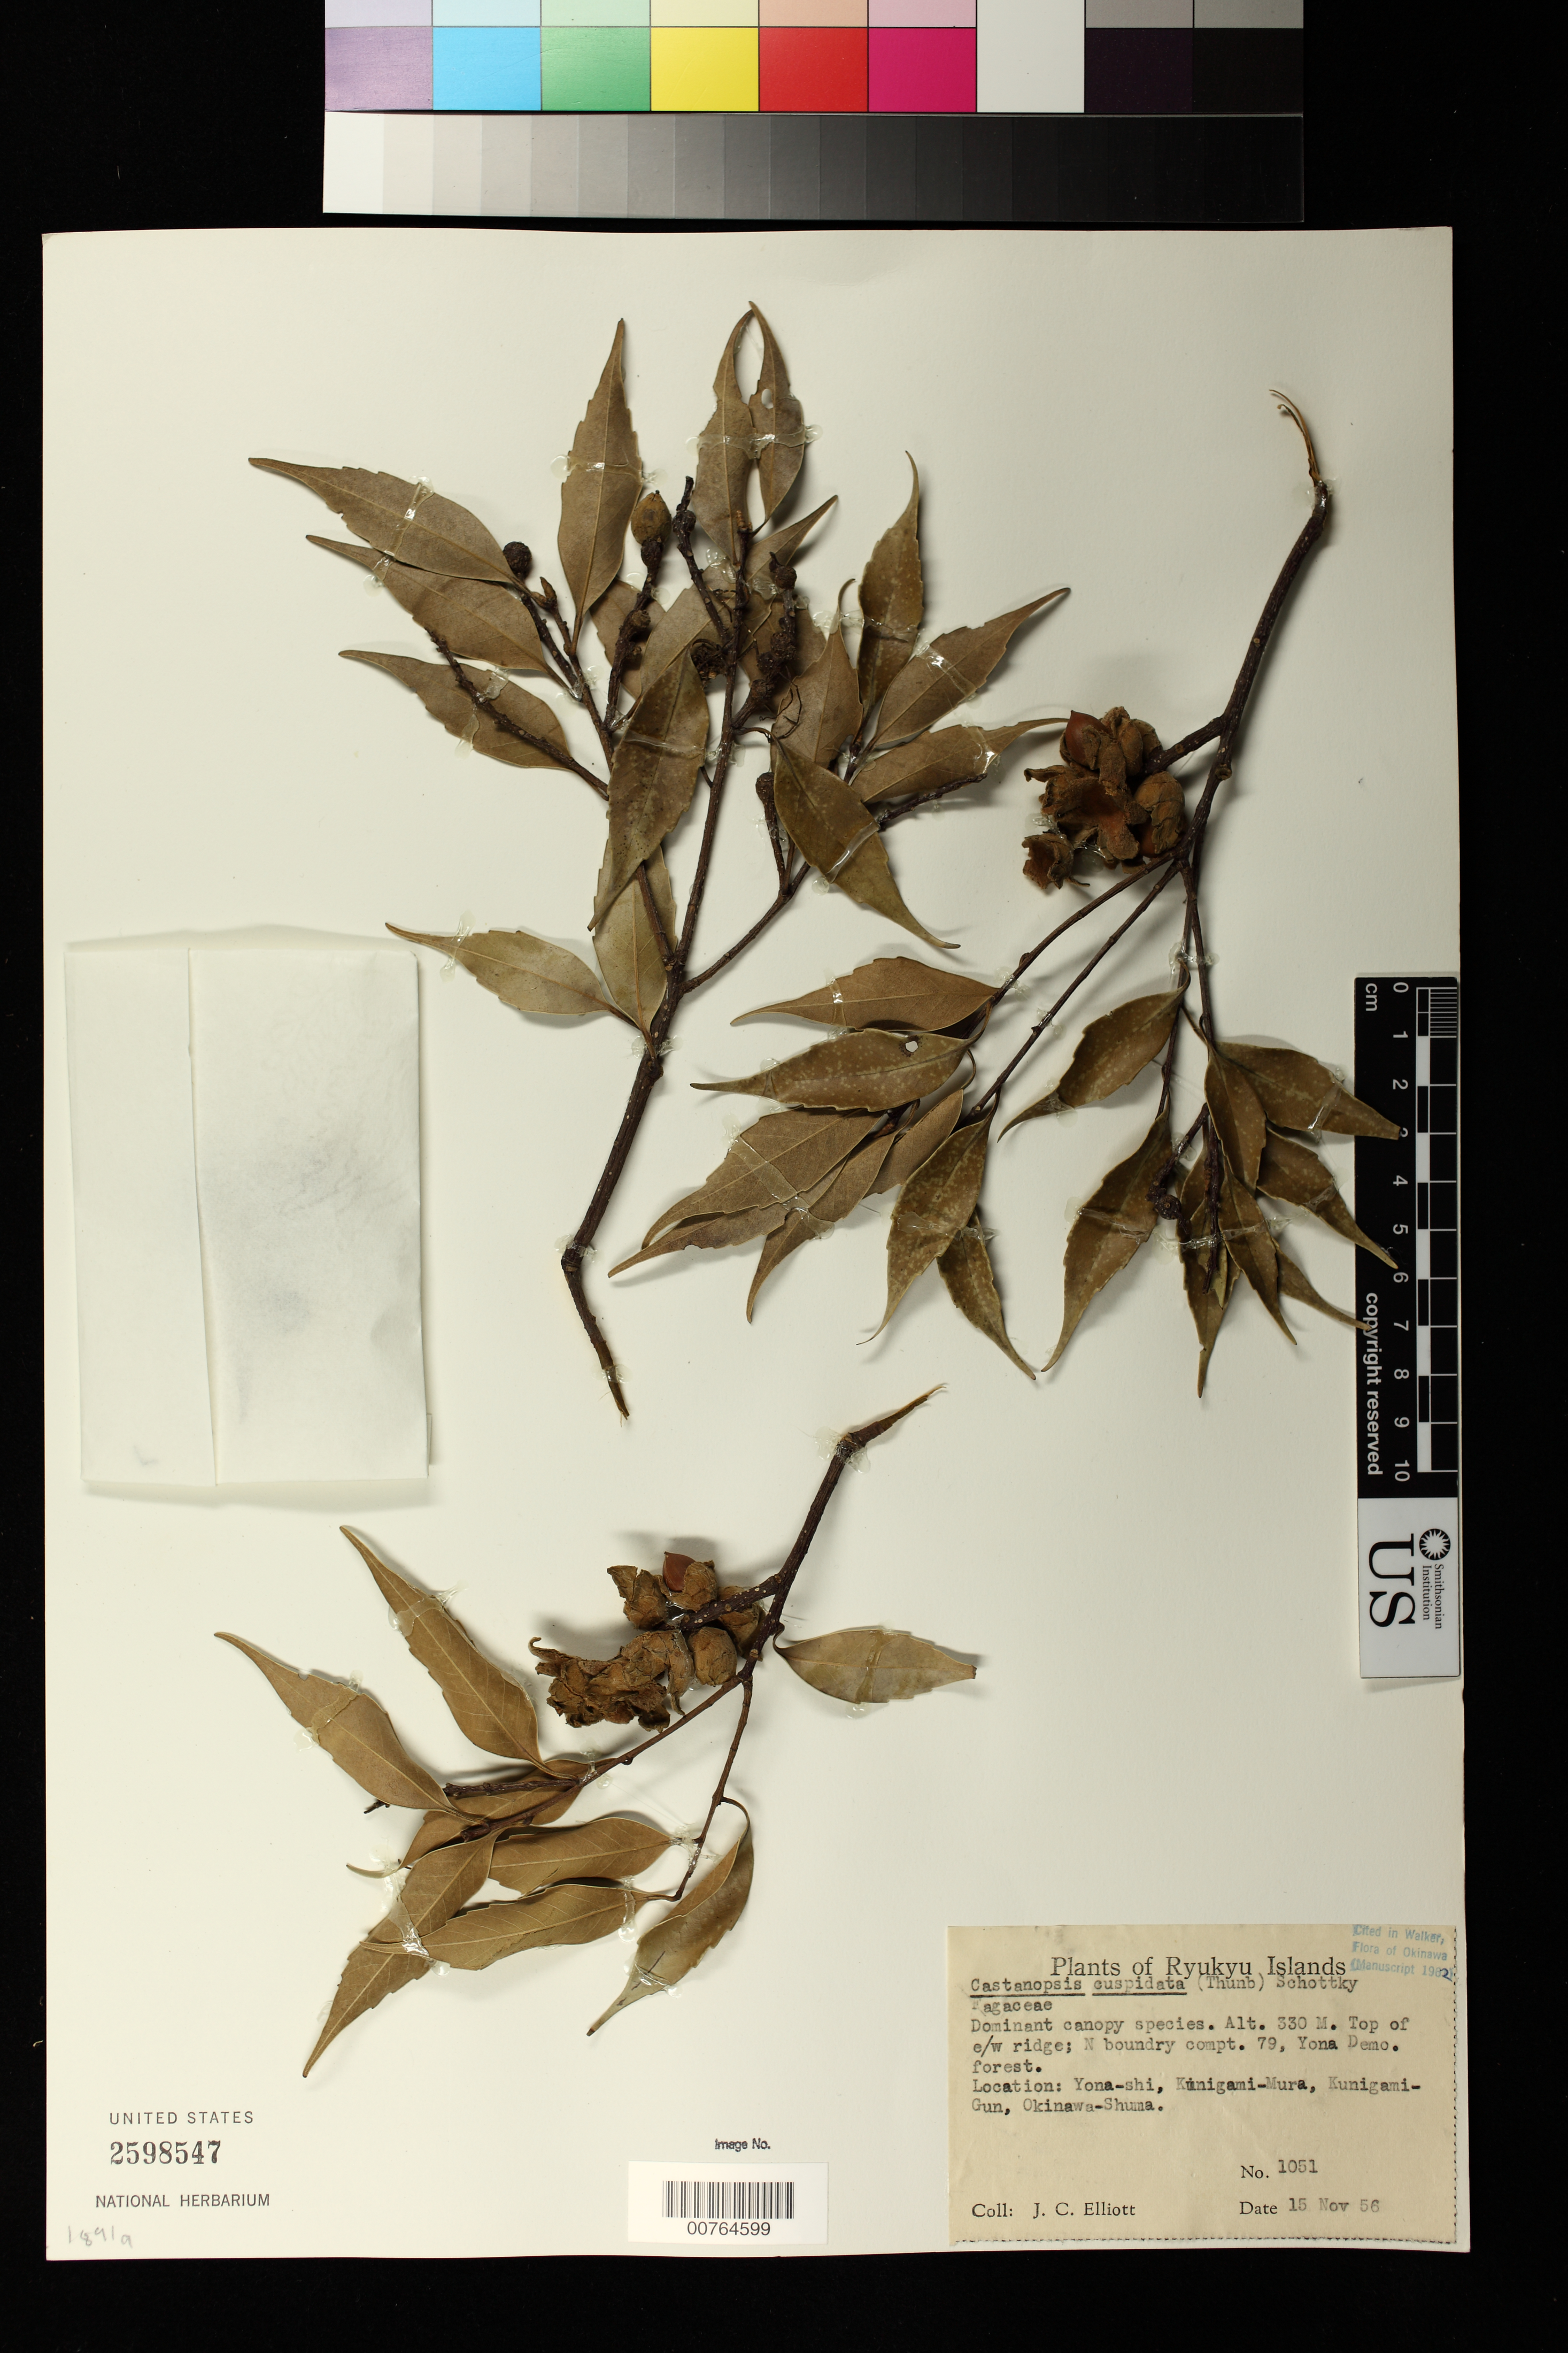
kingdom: Plantae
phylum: Tracheophyta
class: Magnoliopsida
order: Fagales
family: Fagaceae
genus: Castanopsis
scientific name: Castanopsis cuspidata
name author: (Thunb.) Schottky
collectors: J. Elliot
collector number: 1051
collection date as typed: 15 Nov 1956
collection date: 1956-11-15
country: Japan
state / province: Okinawa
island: Okinawa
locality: Yona-shi, Kunigmi-Mura, Kungami-gun, Okinawa-Shuma.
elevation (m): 330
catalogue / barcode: US 2598547